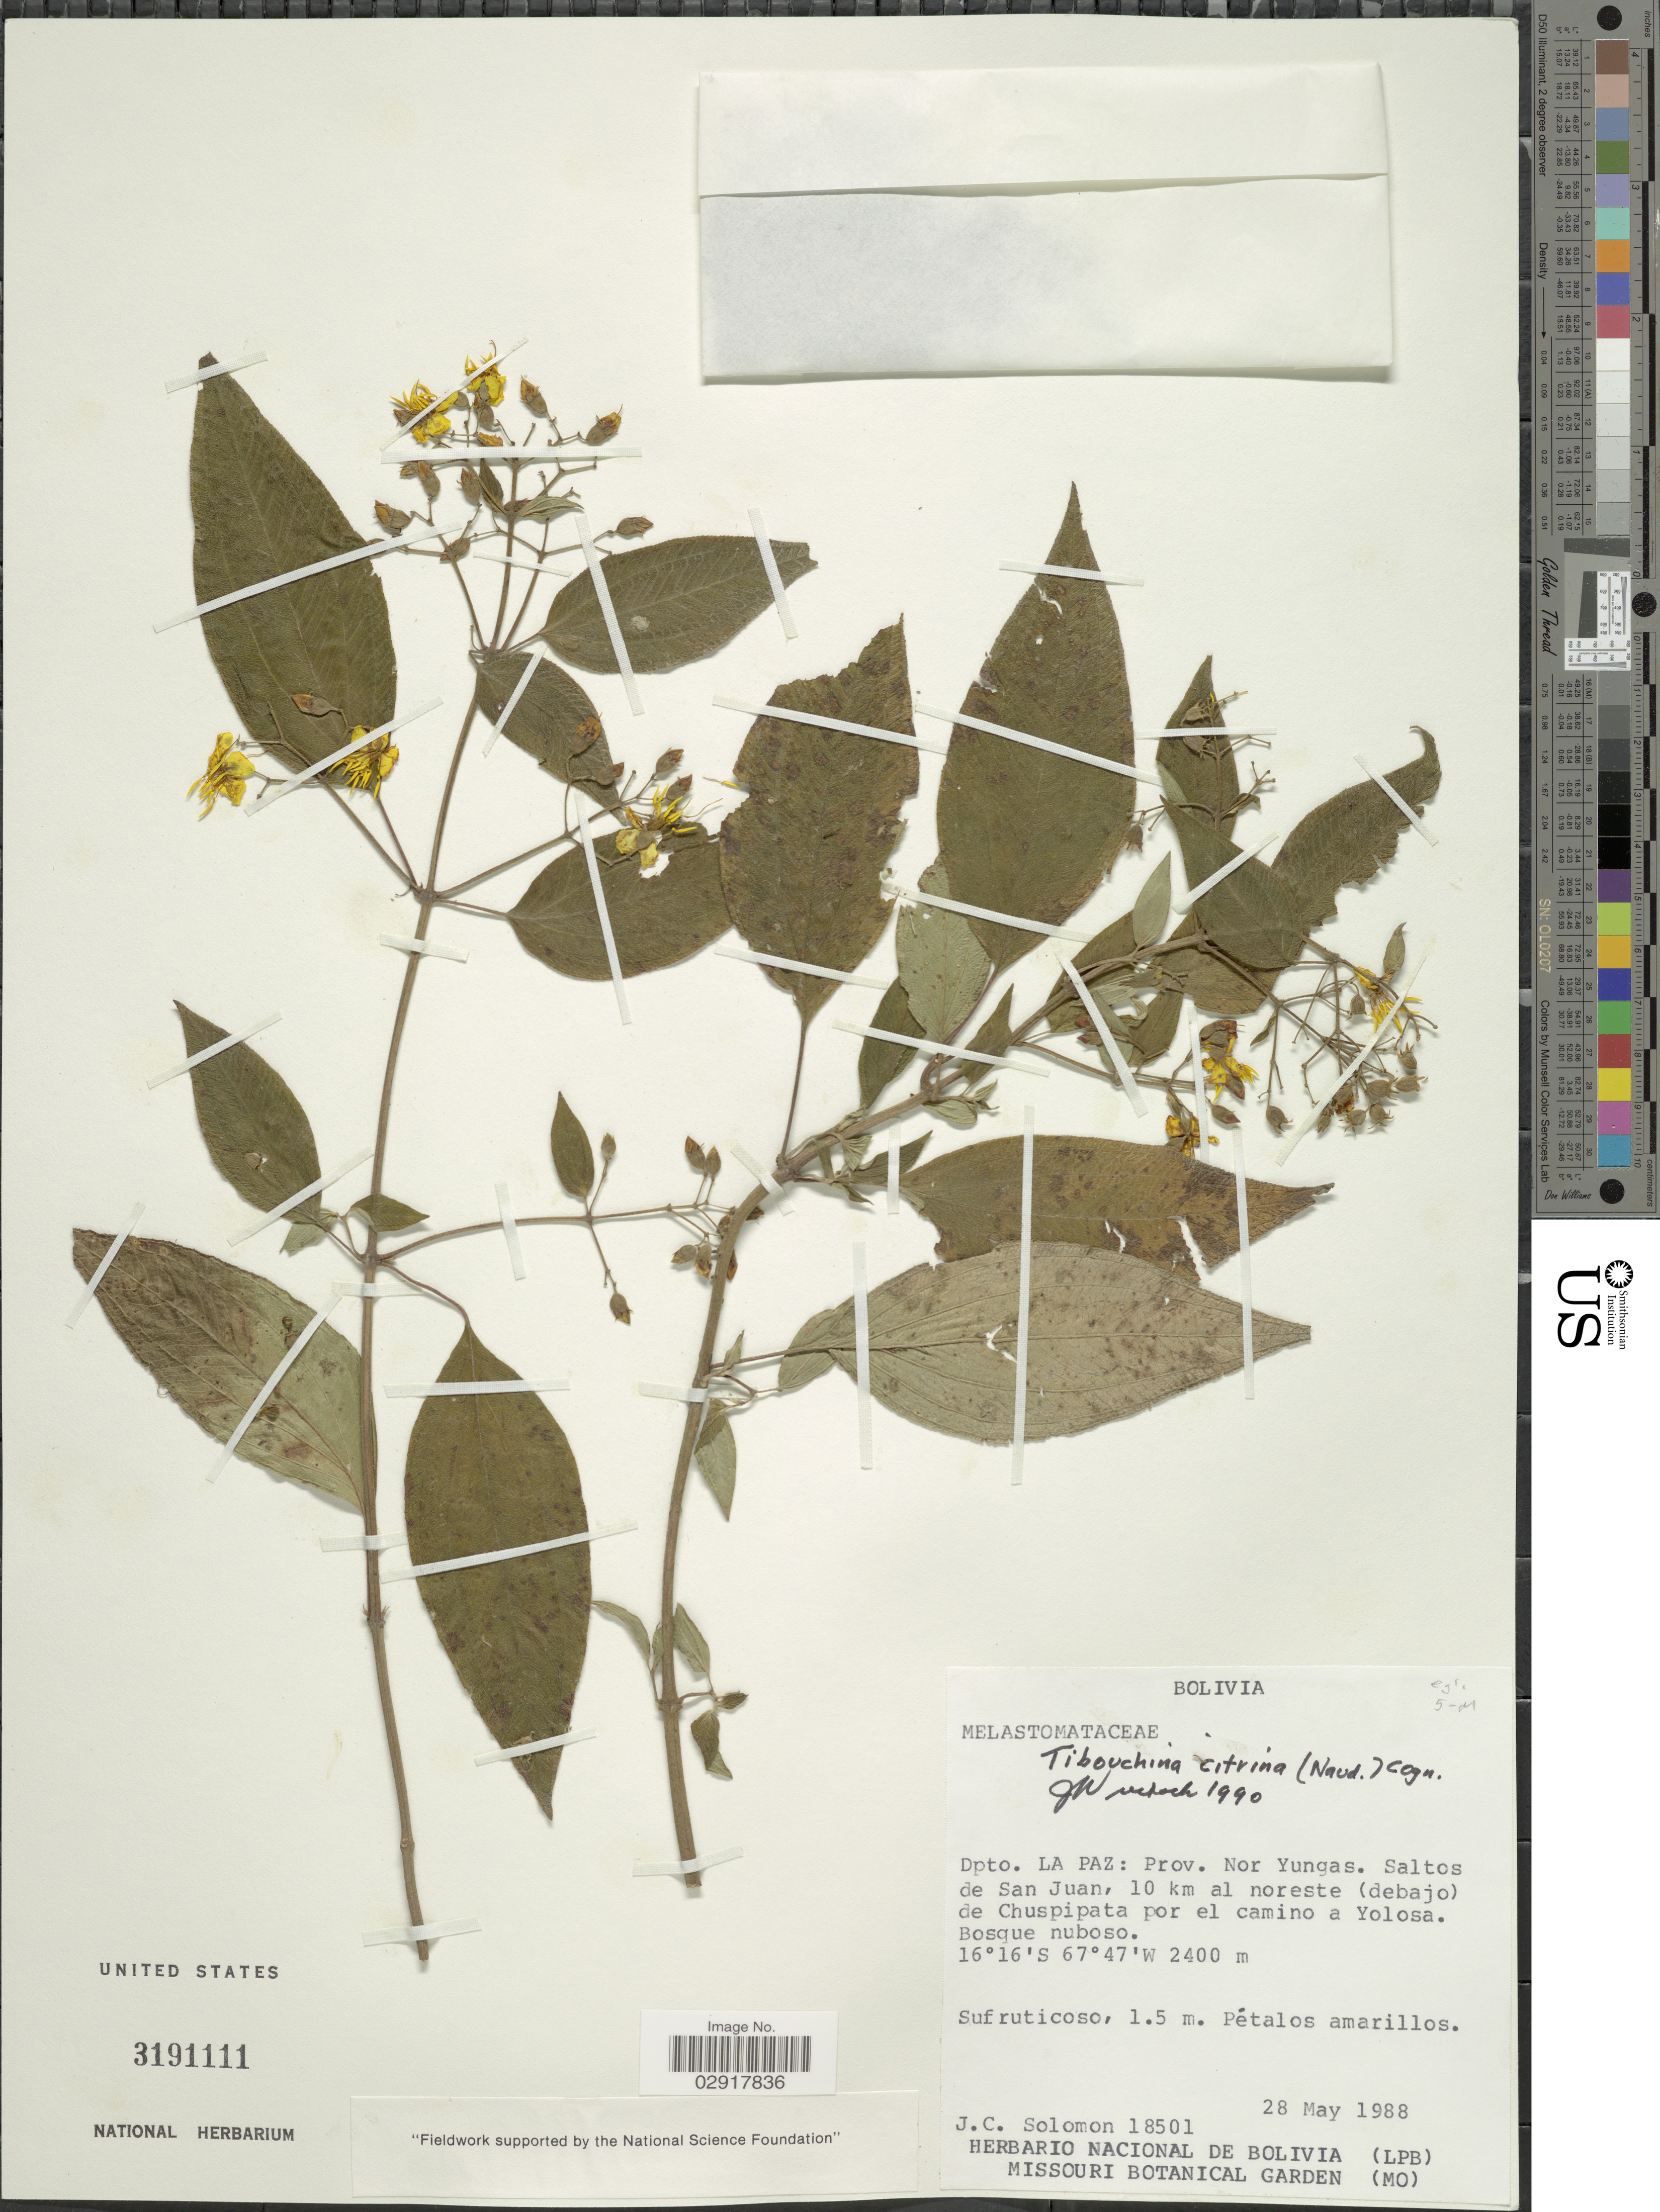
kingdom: Plantae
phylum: Tracheophyta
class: Magnoliopsida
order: Myrtales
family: Melastomataceae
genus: Chaetogastra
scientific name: Chaetogastra citrina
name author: (Naudin) P.J.F. Guim. & Michelang.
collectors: J. C. Solomon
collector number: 18501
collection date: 1988-05-28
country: Bolivia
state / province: La Paz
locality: Dpto. La Paz: Prov. Nor Yungas. Saltos de San Juan, 10 km al noreste (debajo) de Chuspipata por el camino a Yolosa. Bosque nuboso.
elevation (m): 2400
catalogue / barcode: US 3191111